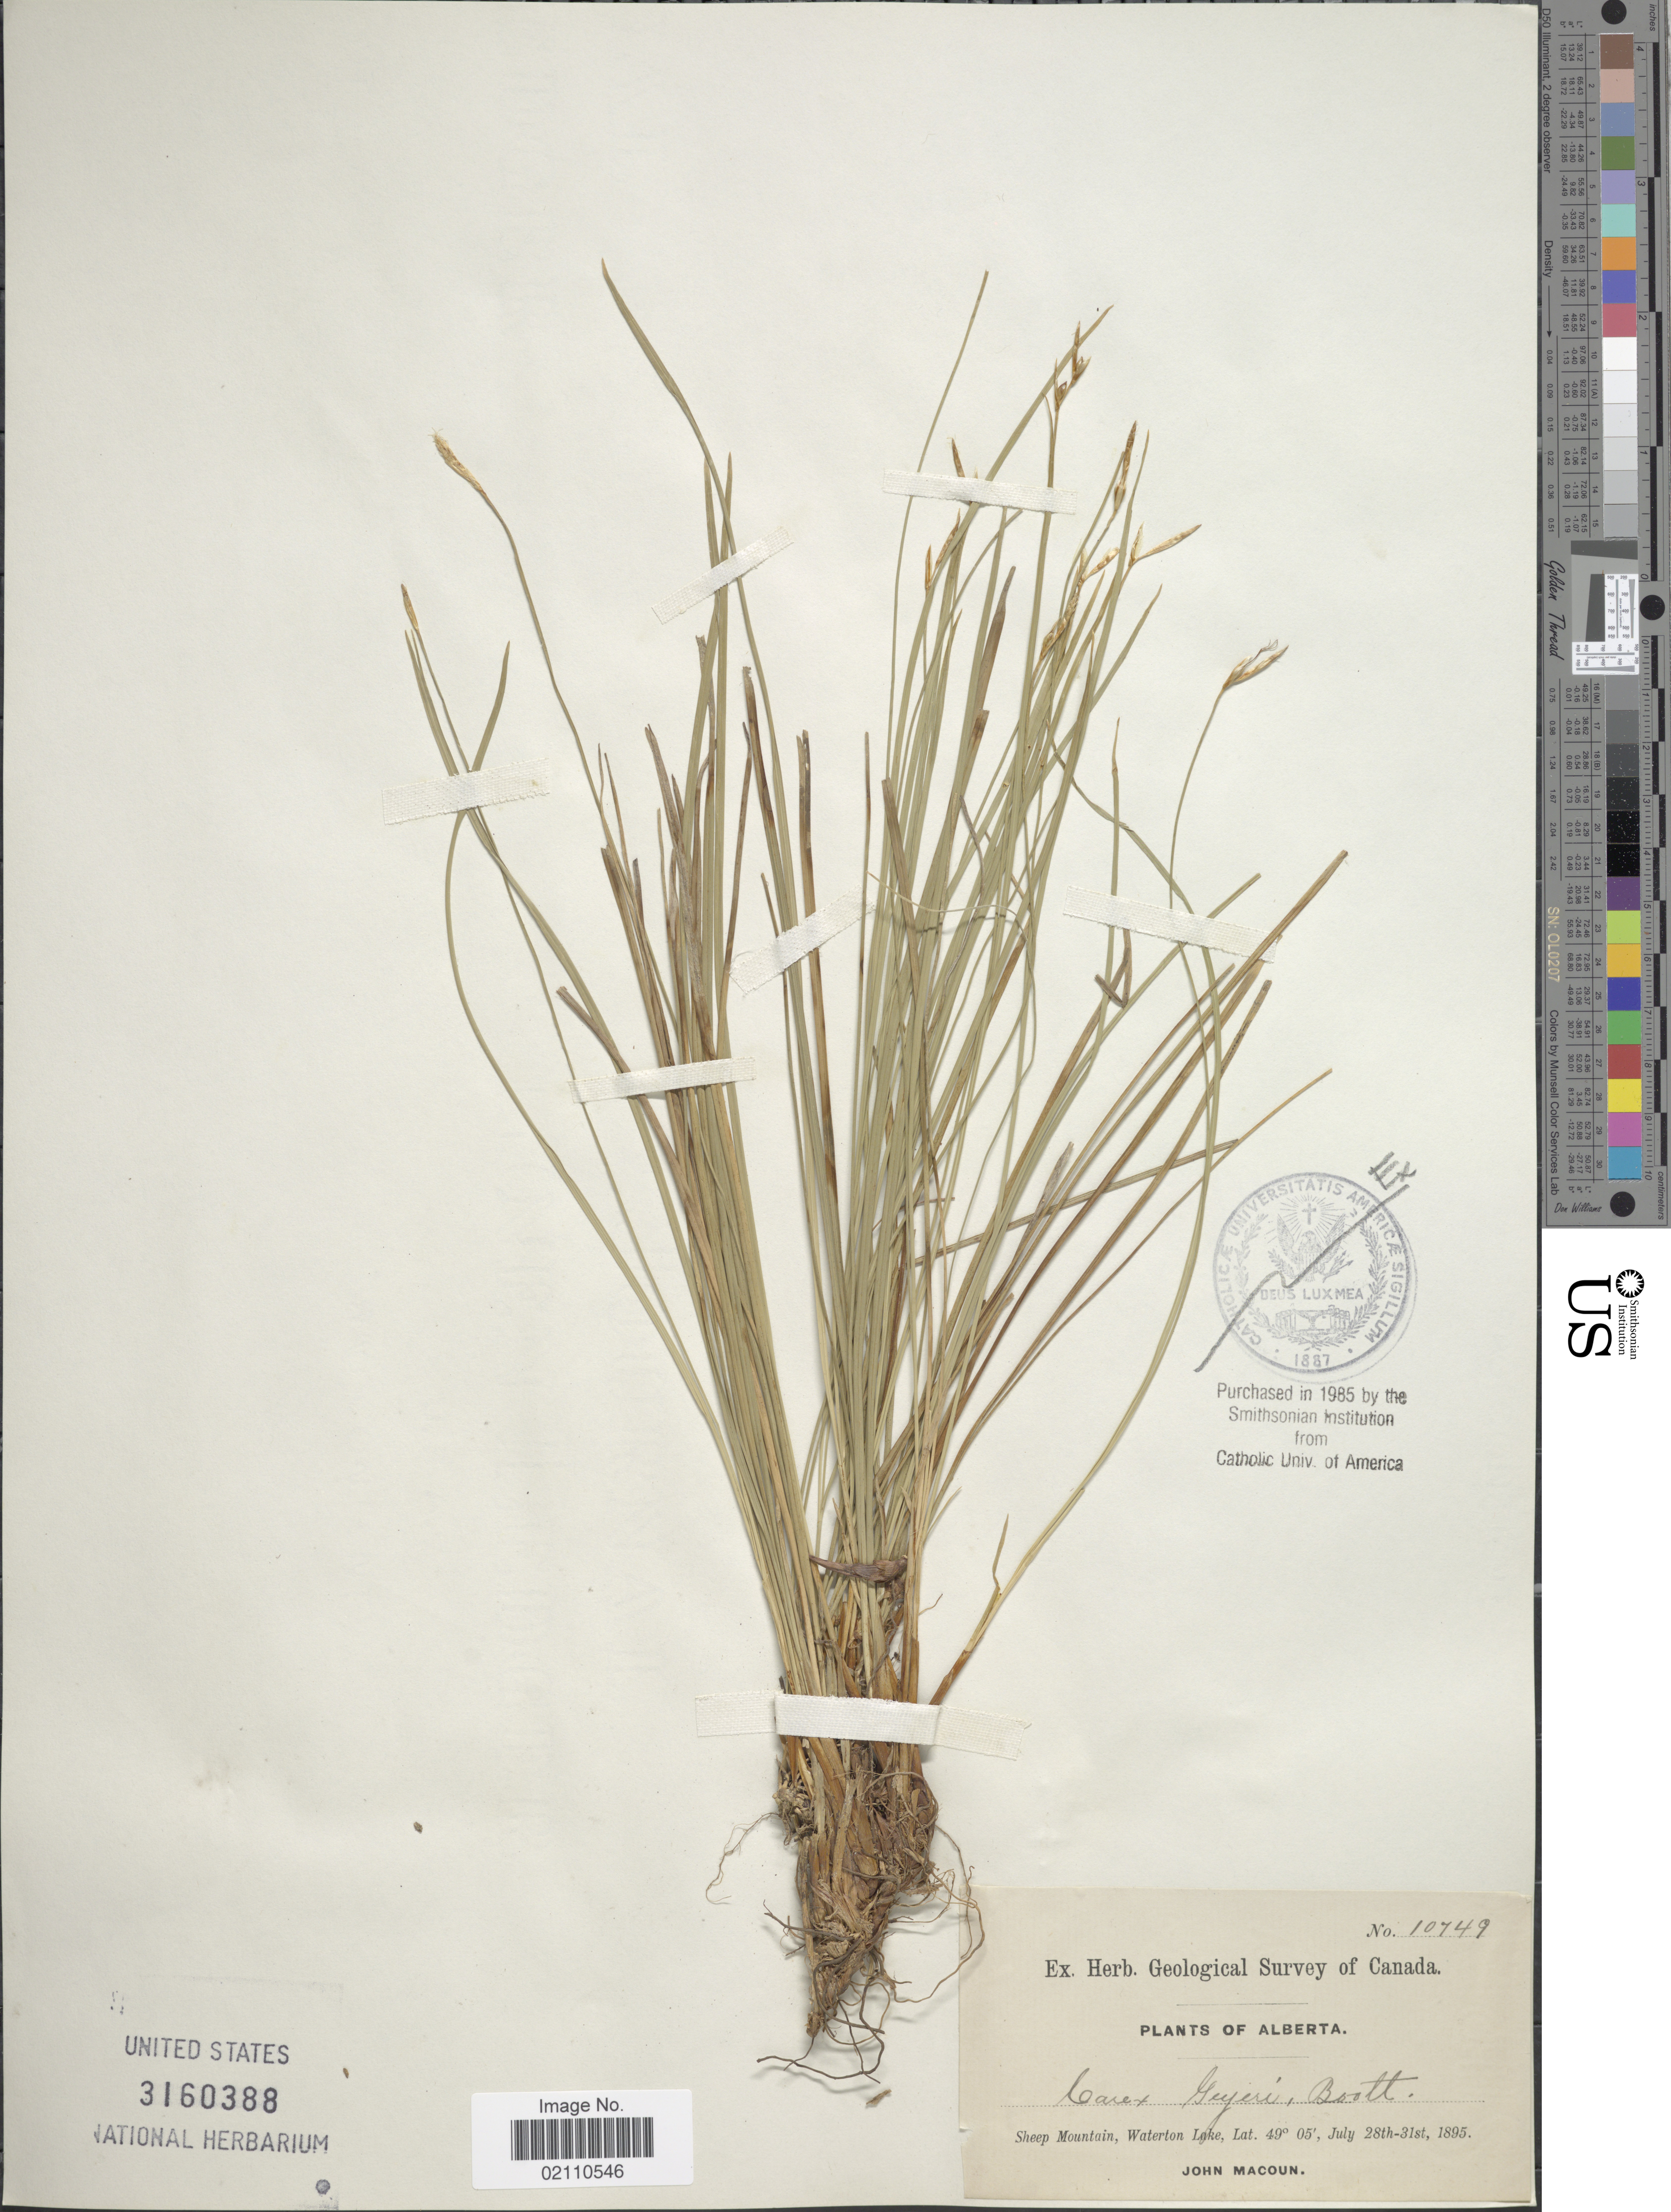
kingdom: Plantae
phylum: Tracheophyta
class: Liliopsida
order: Poales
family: Cyperaceae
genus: Carex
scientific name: Carex geyeri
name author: Boott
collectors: J. Macoun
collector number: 10749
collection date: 1895-07-28/1895-07-31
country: Canada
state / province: Alberta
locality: Sheep Mountain, Waterton Lake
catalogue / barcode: US 3160388